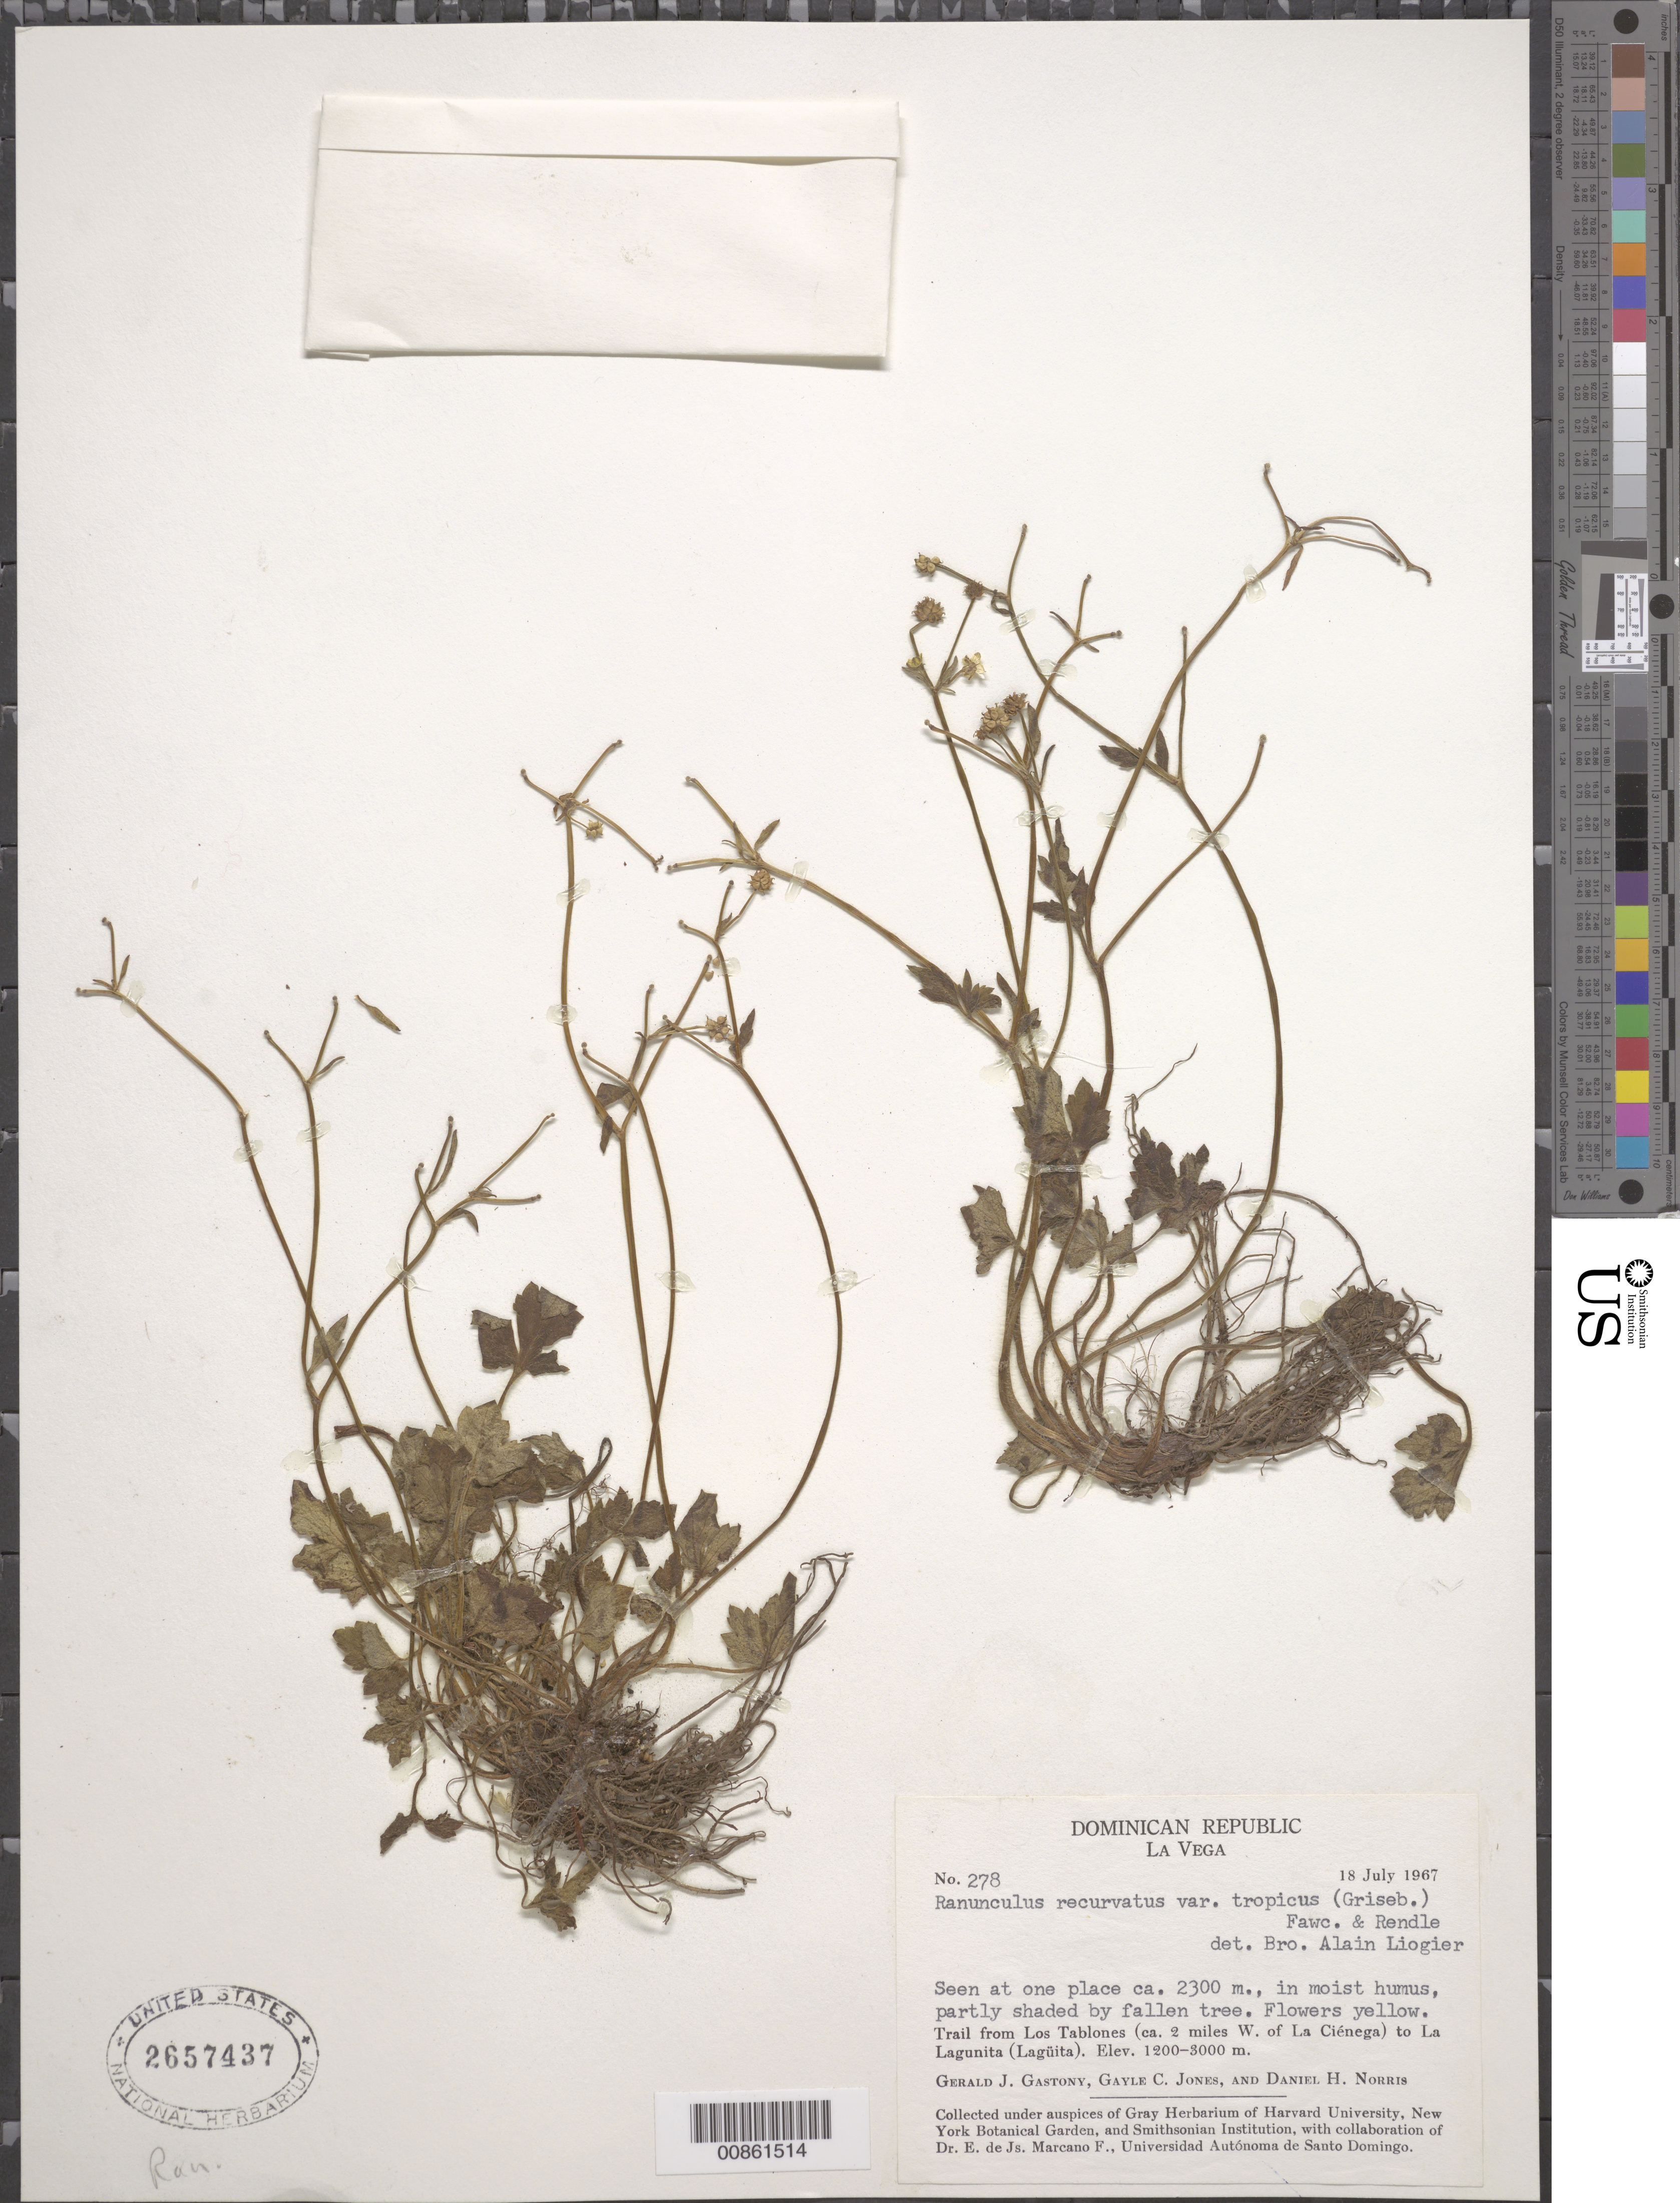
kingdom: Plantae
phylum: Tracheophyta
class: Magnoliopsida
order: Ranunculales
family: Ranunculaceae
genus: Ranunculus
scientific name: Ranunculus recurvatus var. tropicus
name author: (Griseb.) Fawc. & Rendle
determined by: Liogier, Alain H.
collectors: G. Gastony, G. C. Jones & D. H. Norris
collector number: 278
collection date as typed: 18 Jul 1967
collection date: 1967-07-18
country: Dominican Republic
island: Hispaniola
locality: Trail from Los Tablones (ca. 2 miles W of La Ciénaga) to La Lagunita (Lagüita).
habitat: In moist humus, partly shaded by fallen tree.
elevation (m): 2300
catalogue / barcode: US 2657437